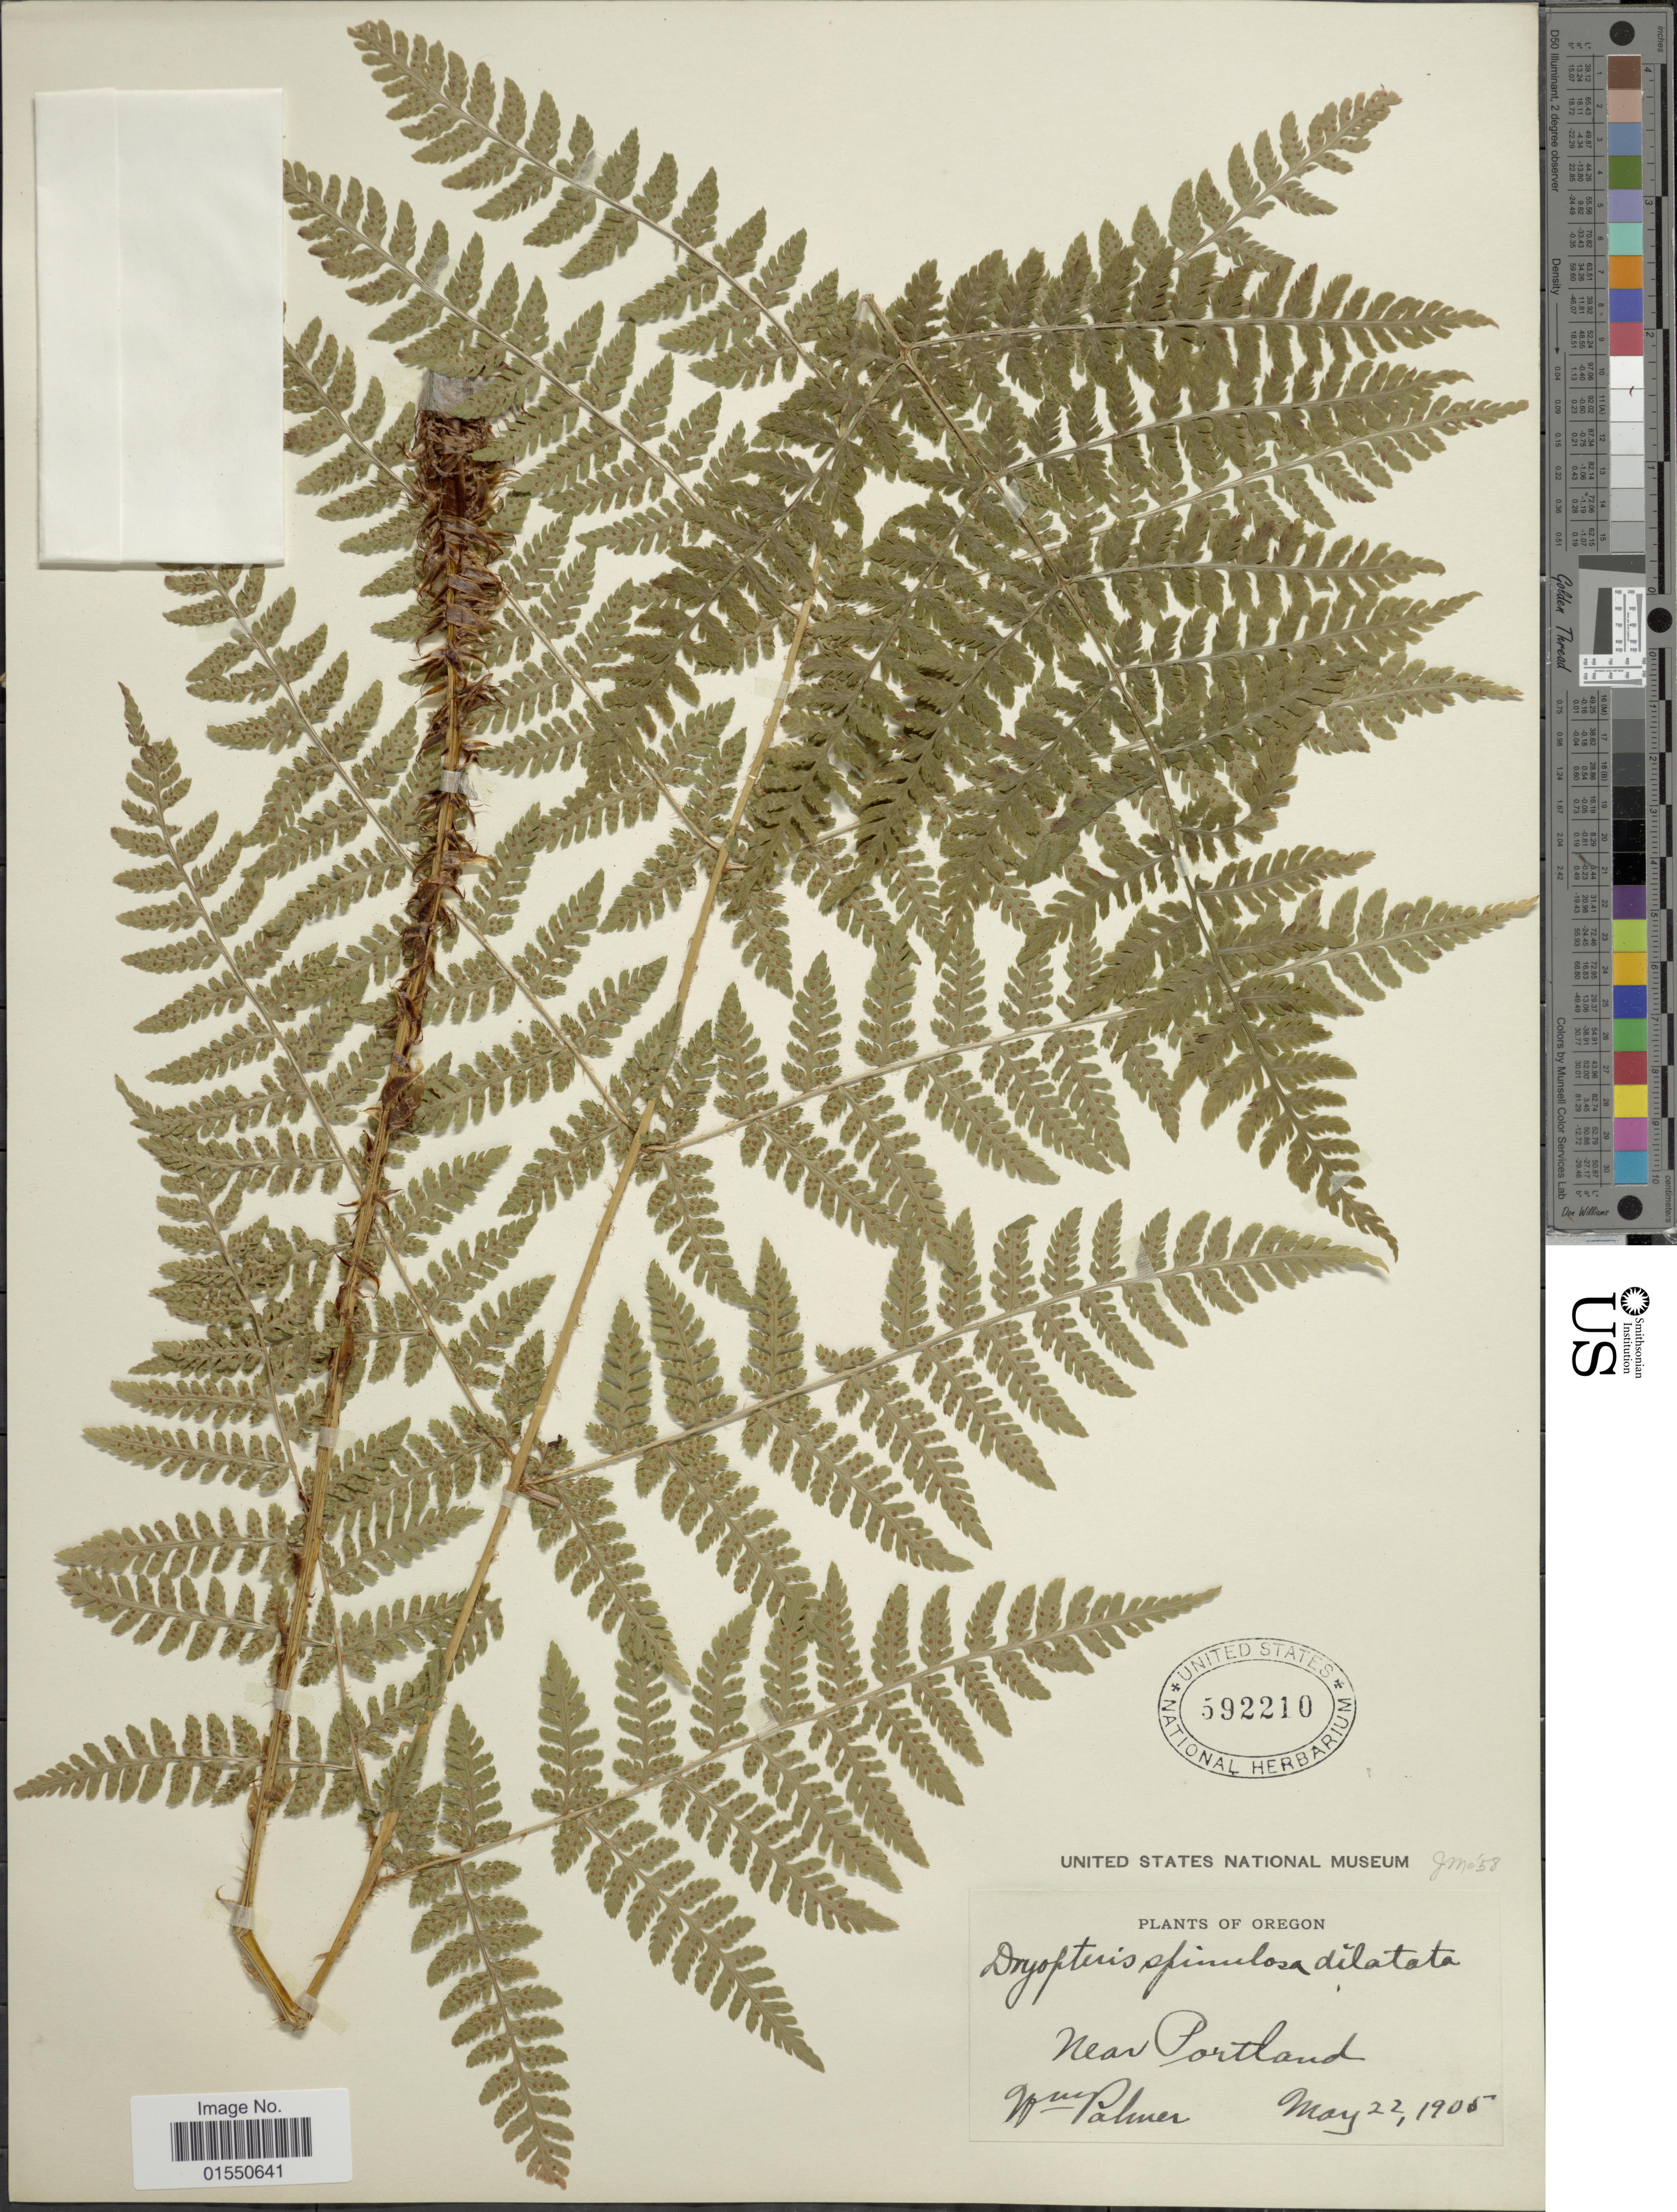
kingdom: Plantae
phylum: Tracheophyta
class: Polypodiopsida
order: Polypodiales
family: Dryopteridaceae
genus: Dryopteris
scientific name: Dryopteris expansa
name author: (C. Presl) Fraser-Jenk. & Jermy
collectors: W. Palmer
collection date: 1905-05-22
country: United States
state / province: Oregon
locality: Near Portland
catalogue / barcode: US 592210